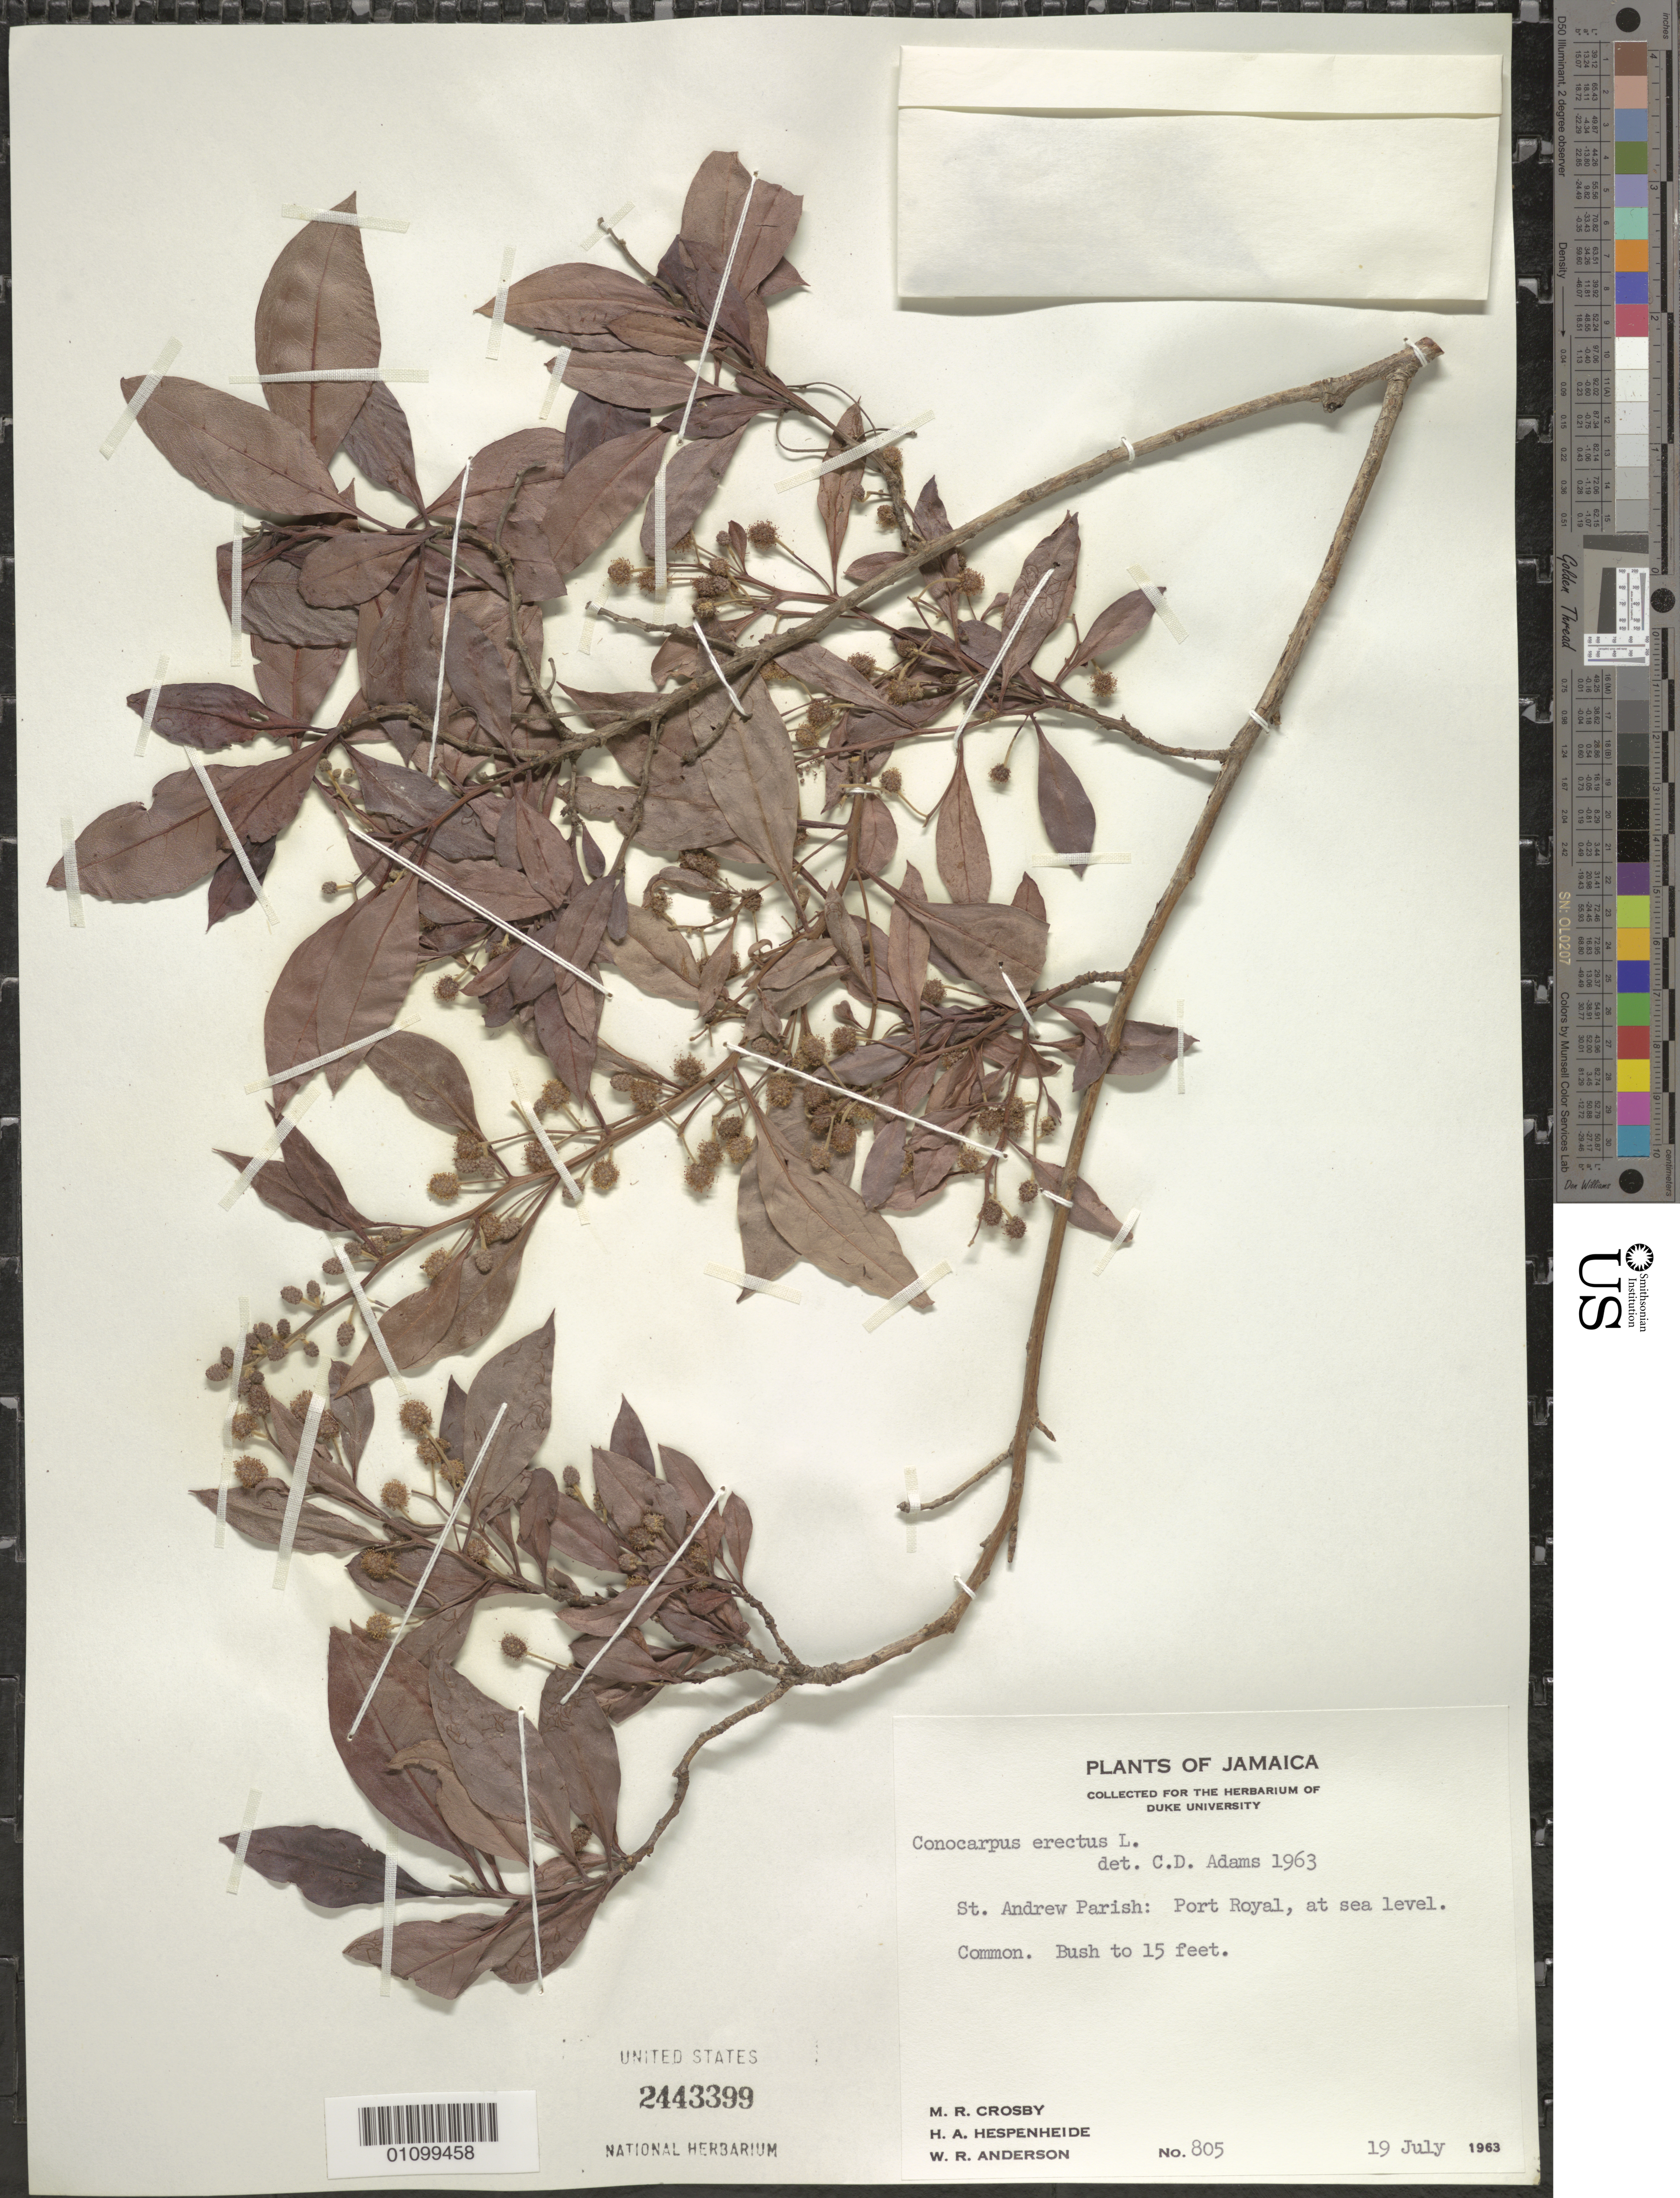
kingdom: Plantae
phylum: Tracheophyta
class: Magnoliopsida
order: Myrtales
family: Combretaceae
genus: Conocarpus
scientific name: Conocarpus erectus var. erectus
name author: L.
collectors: M. R. Crosby, H. A. Hespenheide & W. R. Anderson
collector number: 805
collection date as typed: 19 Jul 1963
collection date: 1963-07-19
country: Jamaica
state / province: Saint Andrew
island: Jamaica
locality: Port Royal.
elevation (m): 0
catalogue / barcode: US 2443399